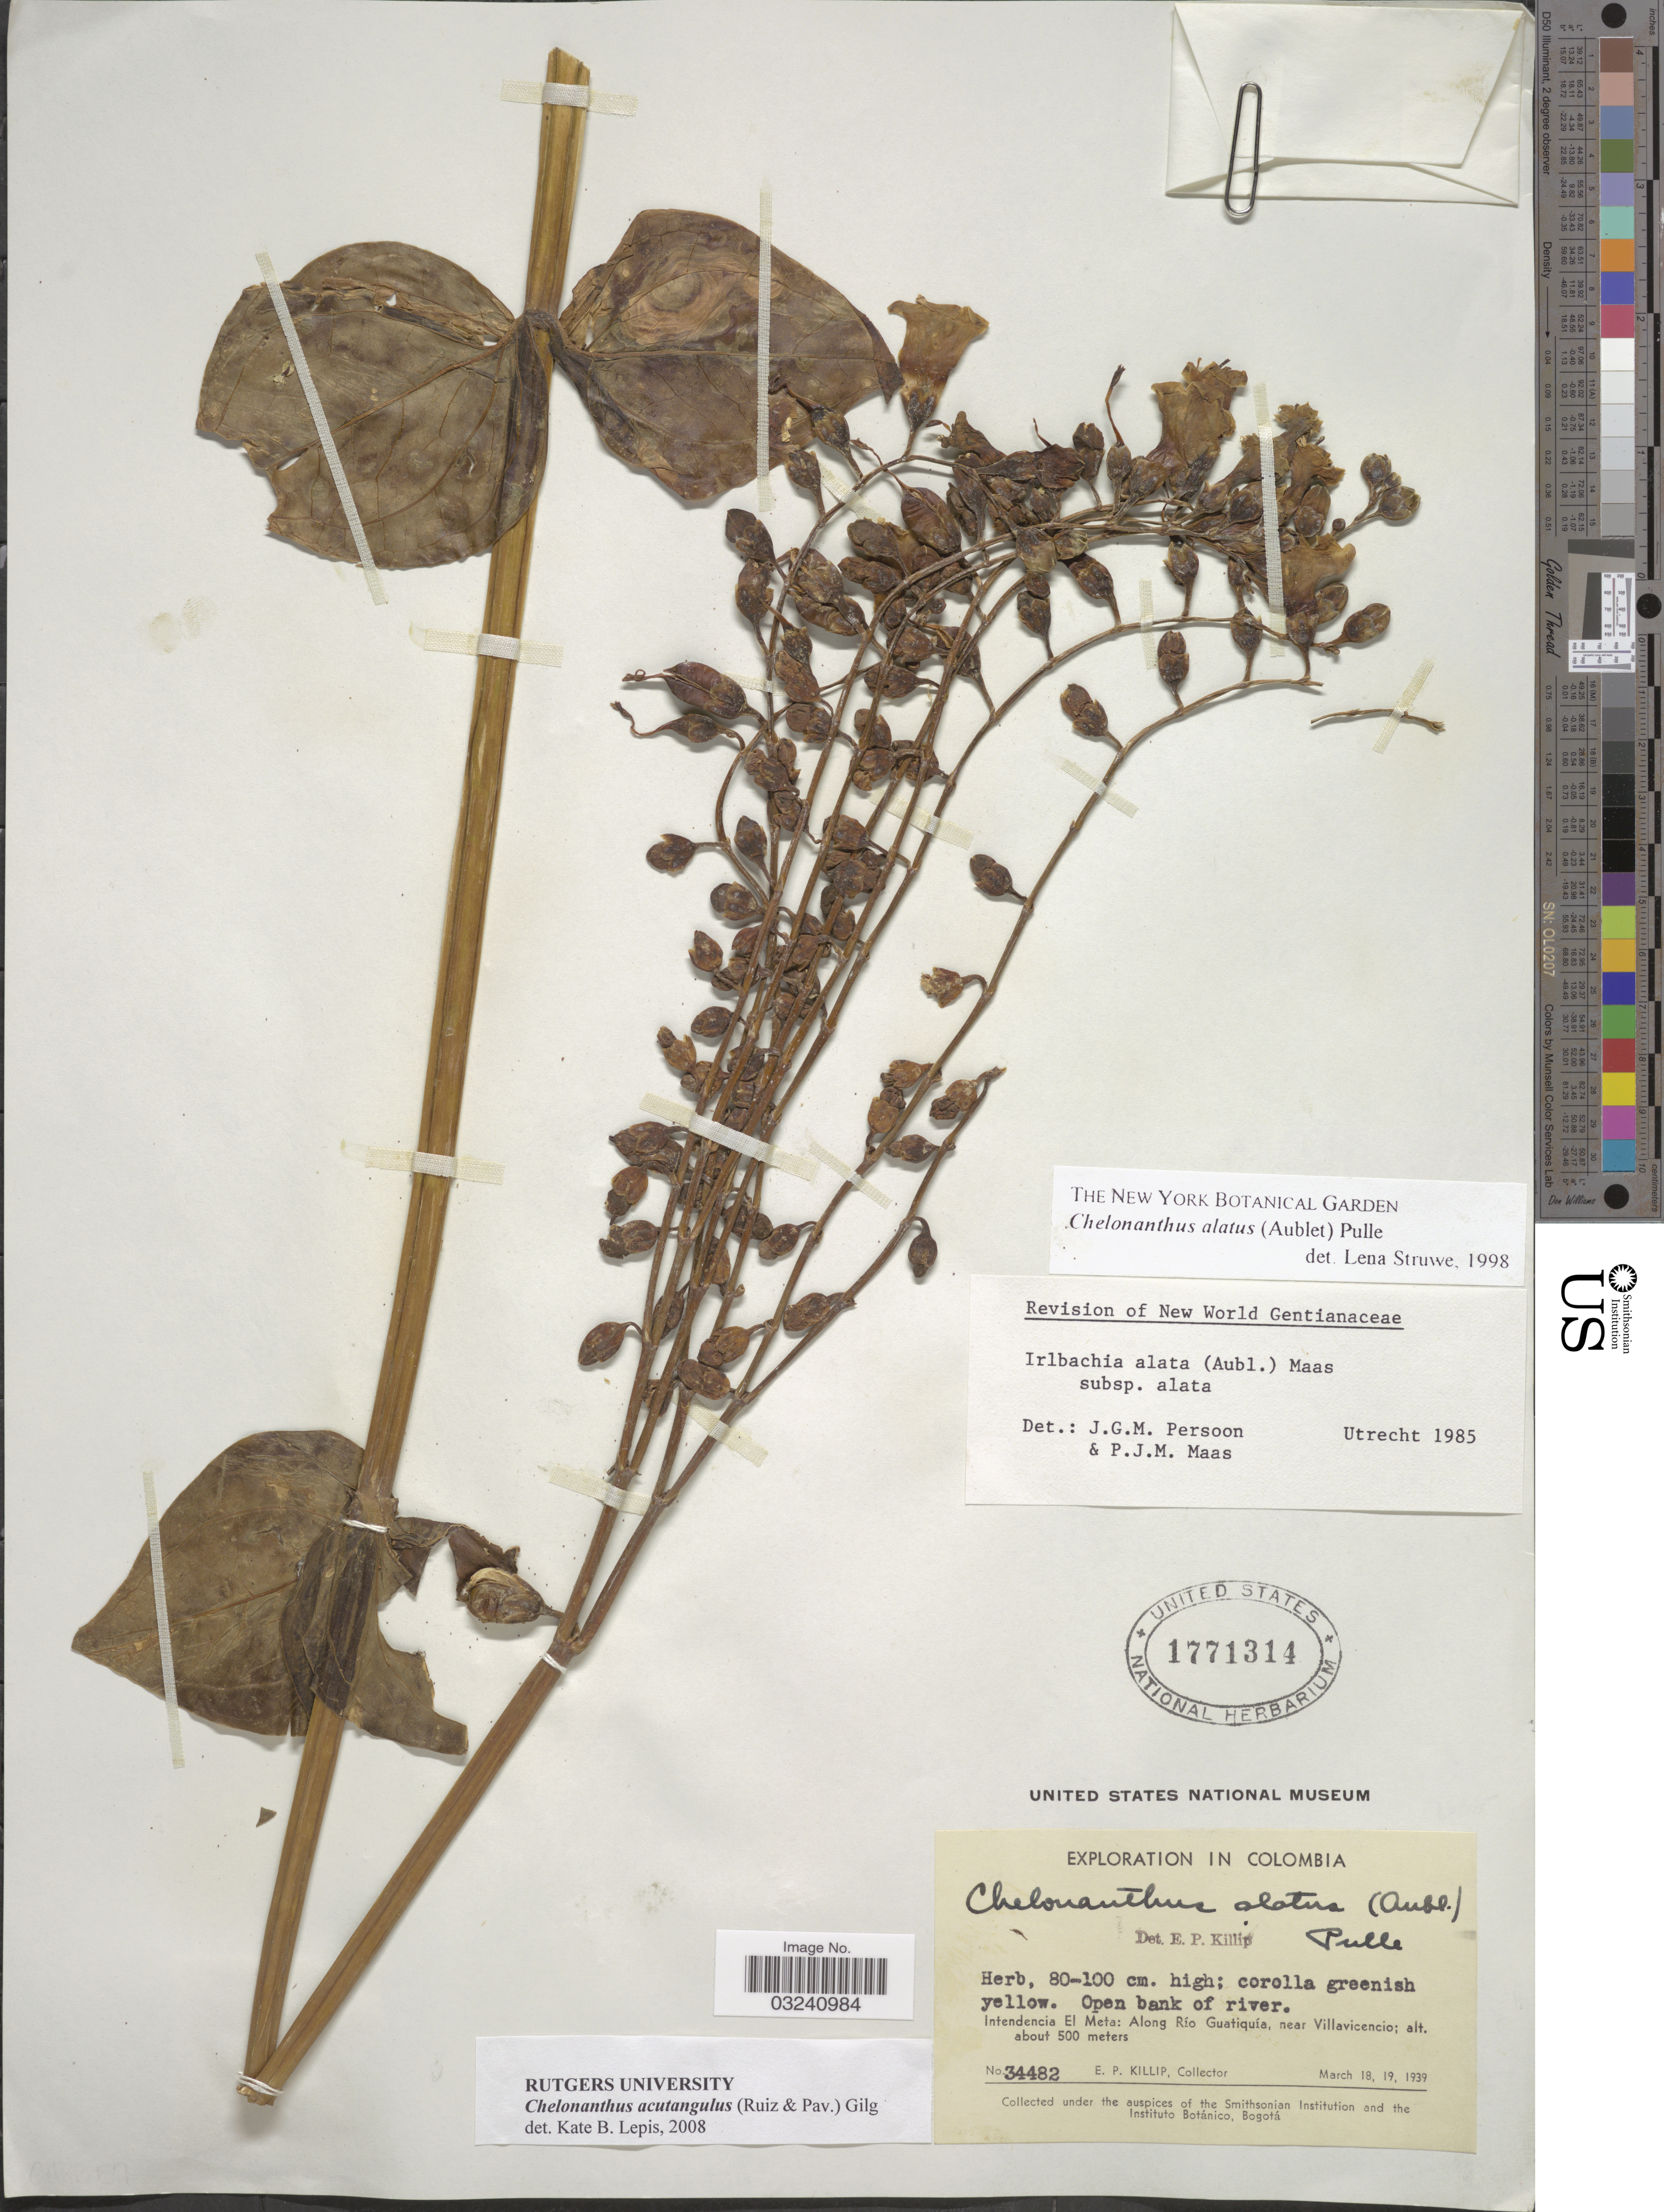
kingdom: Plantae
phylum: Tracheophyta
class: Magnoliopsida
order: Gentianales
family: Gentianaceae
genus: Chelonanthus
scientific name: Chelonanthus acutangulus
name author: (Ruiz & Pav.) Gilg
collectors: E. P. Killip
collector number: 34482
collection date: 1939-03-18/1939-03-19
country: Colombia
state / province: Meta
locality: Intendencia El Meta: Along Río Guatiquía, near Villavicencio.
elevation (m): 500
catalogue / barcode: US 1771314